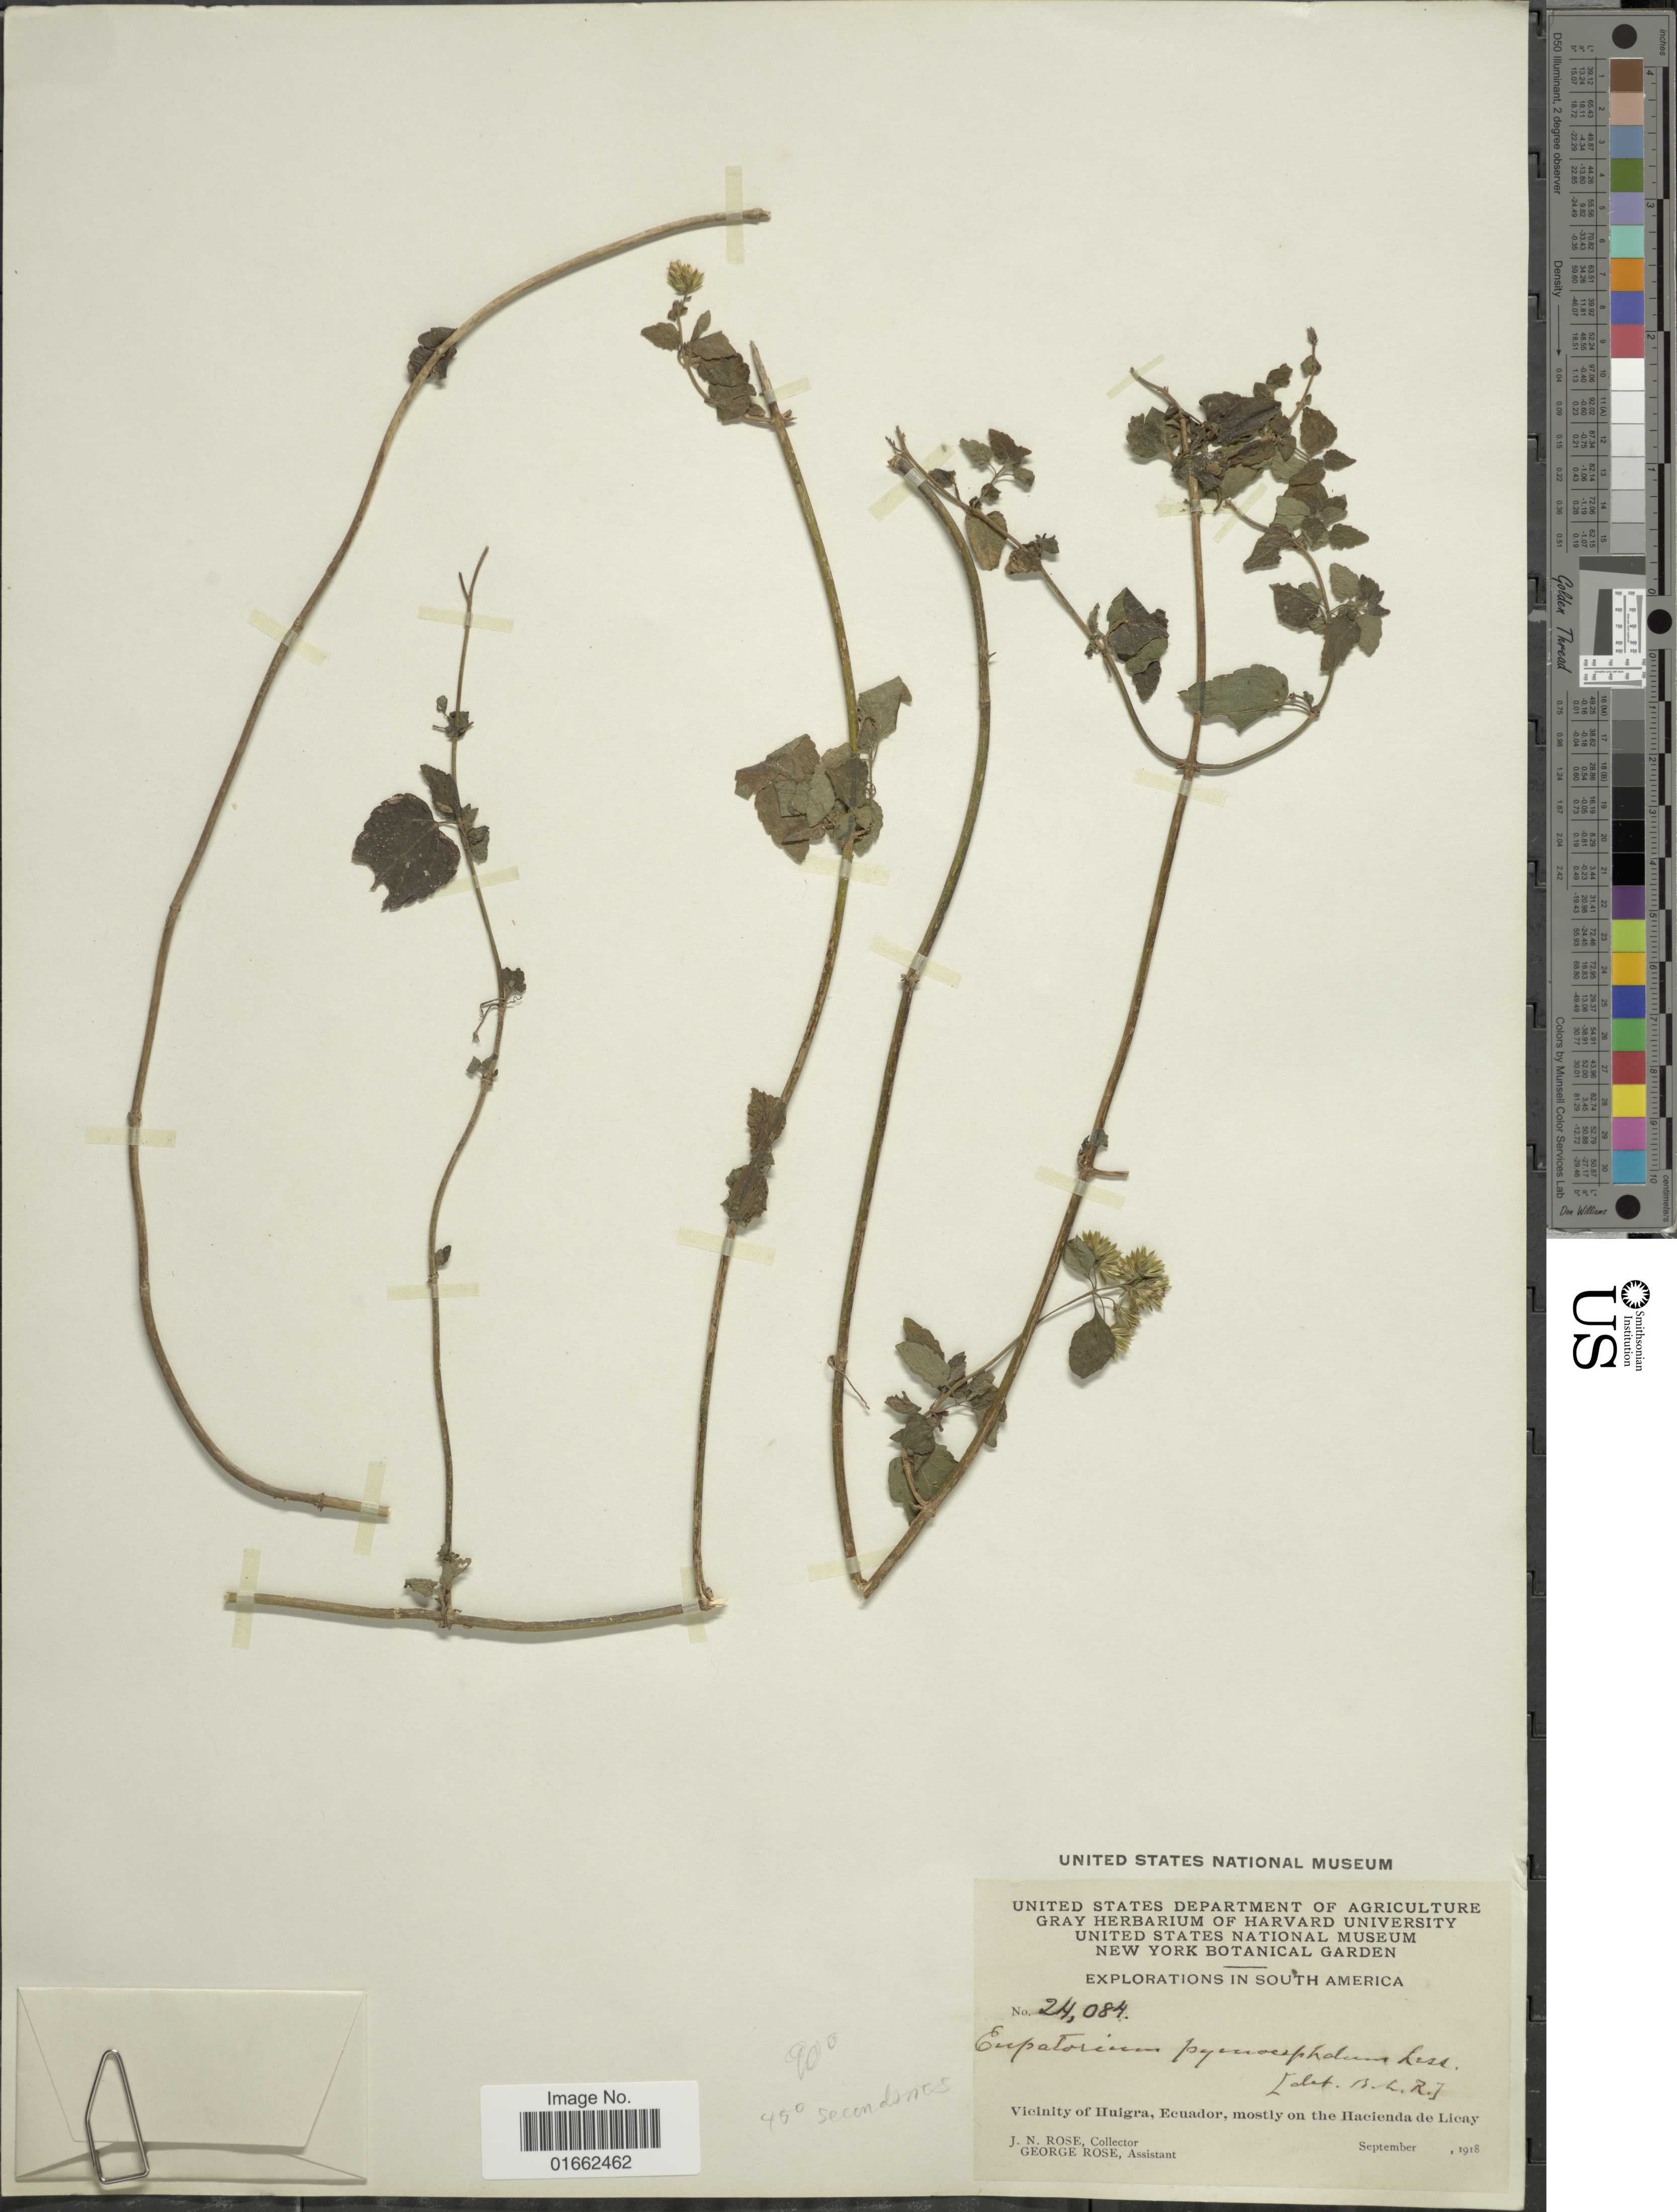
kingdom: Plantae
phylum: Tracheophyta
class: Magnoliopsida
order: Asterales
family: Asteraceae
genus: Fleischmannia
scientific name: Fleischmannia pratensis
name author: (Klatt) R.M. King & H. Rob.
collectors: J. N. Rose & G. Rose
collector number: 24084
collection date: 1918-09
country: Ecuador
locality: Vicinity of Huigra, Ecuador, mostly on the Hacienda de Licay